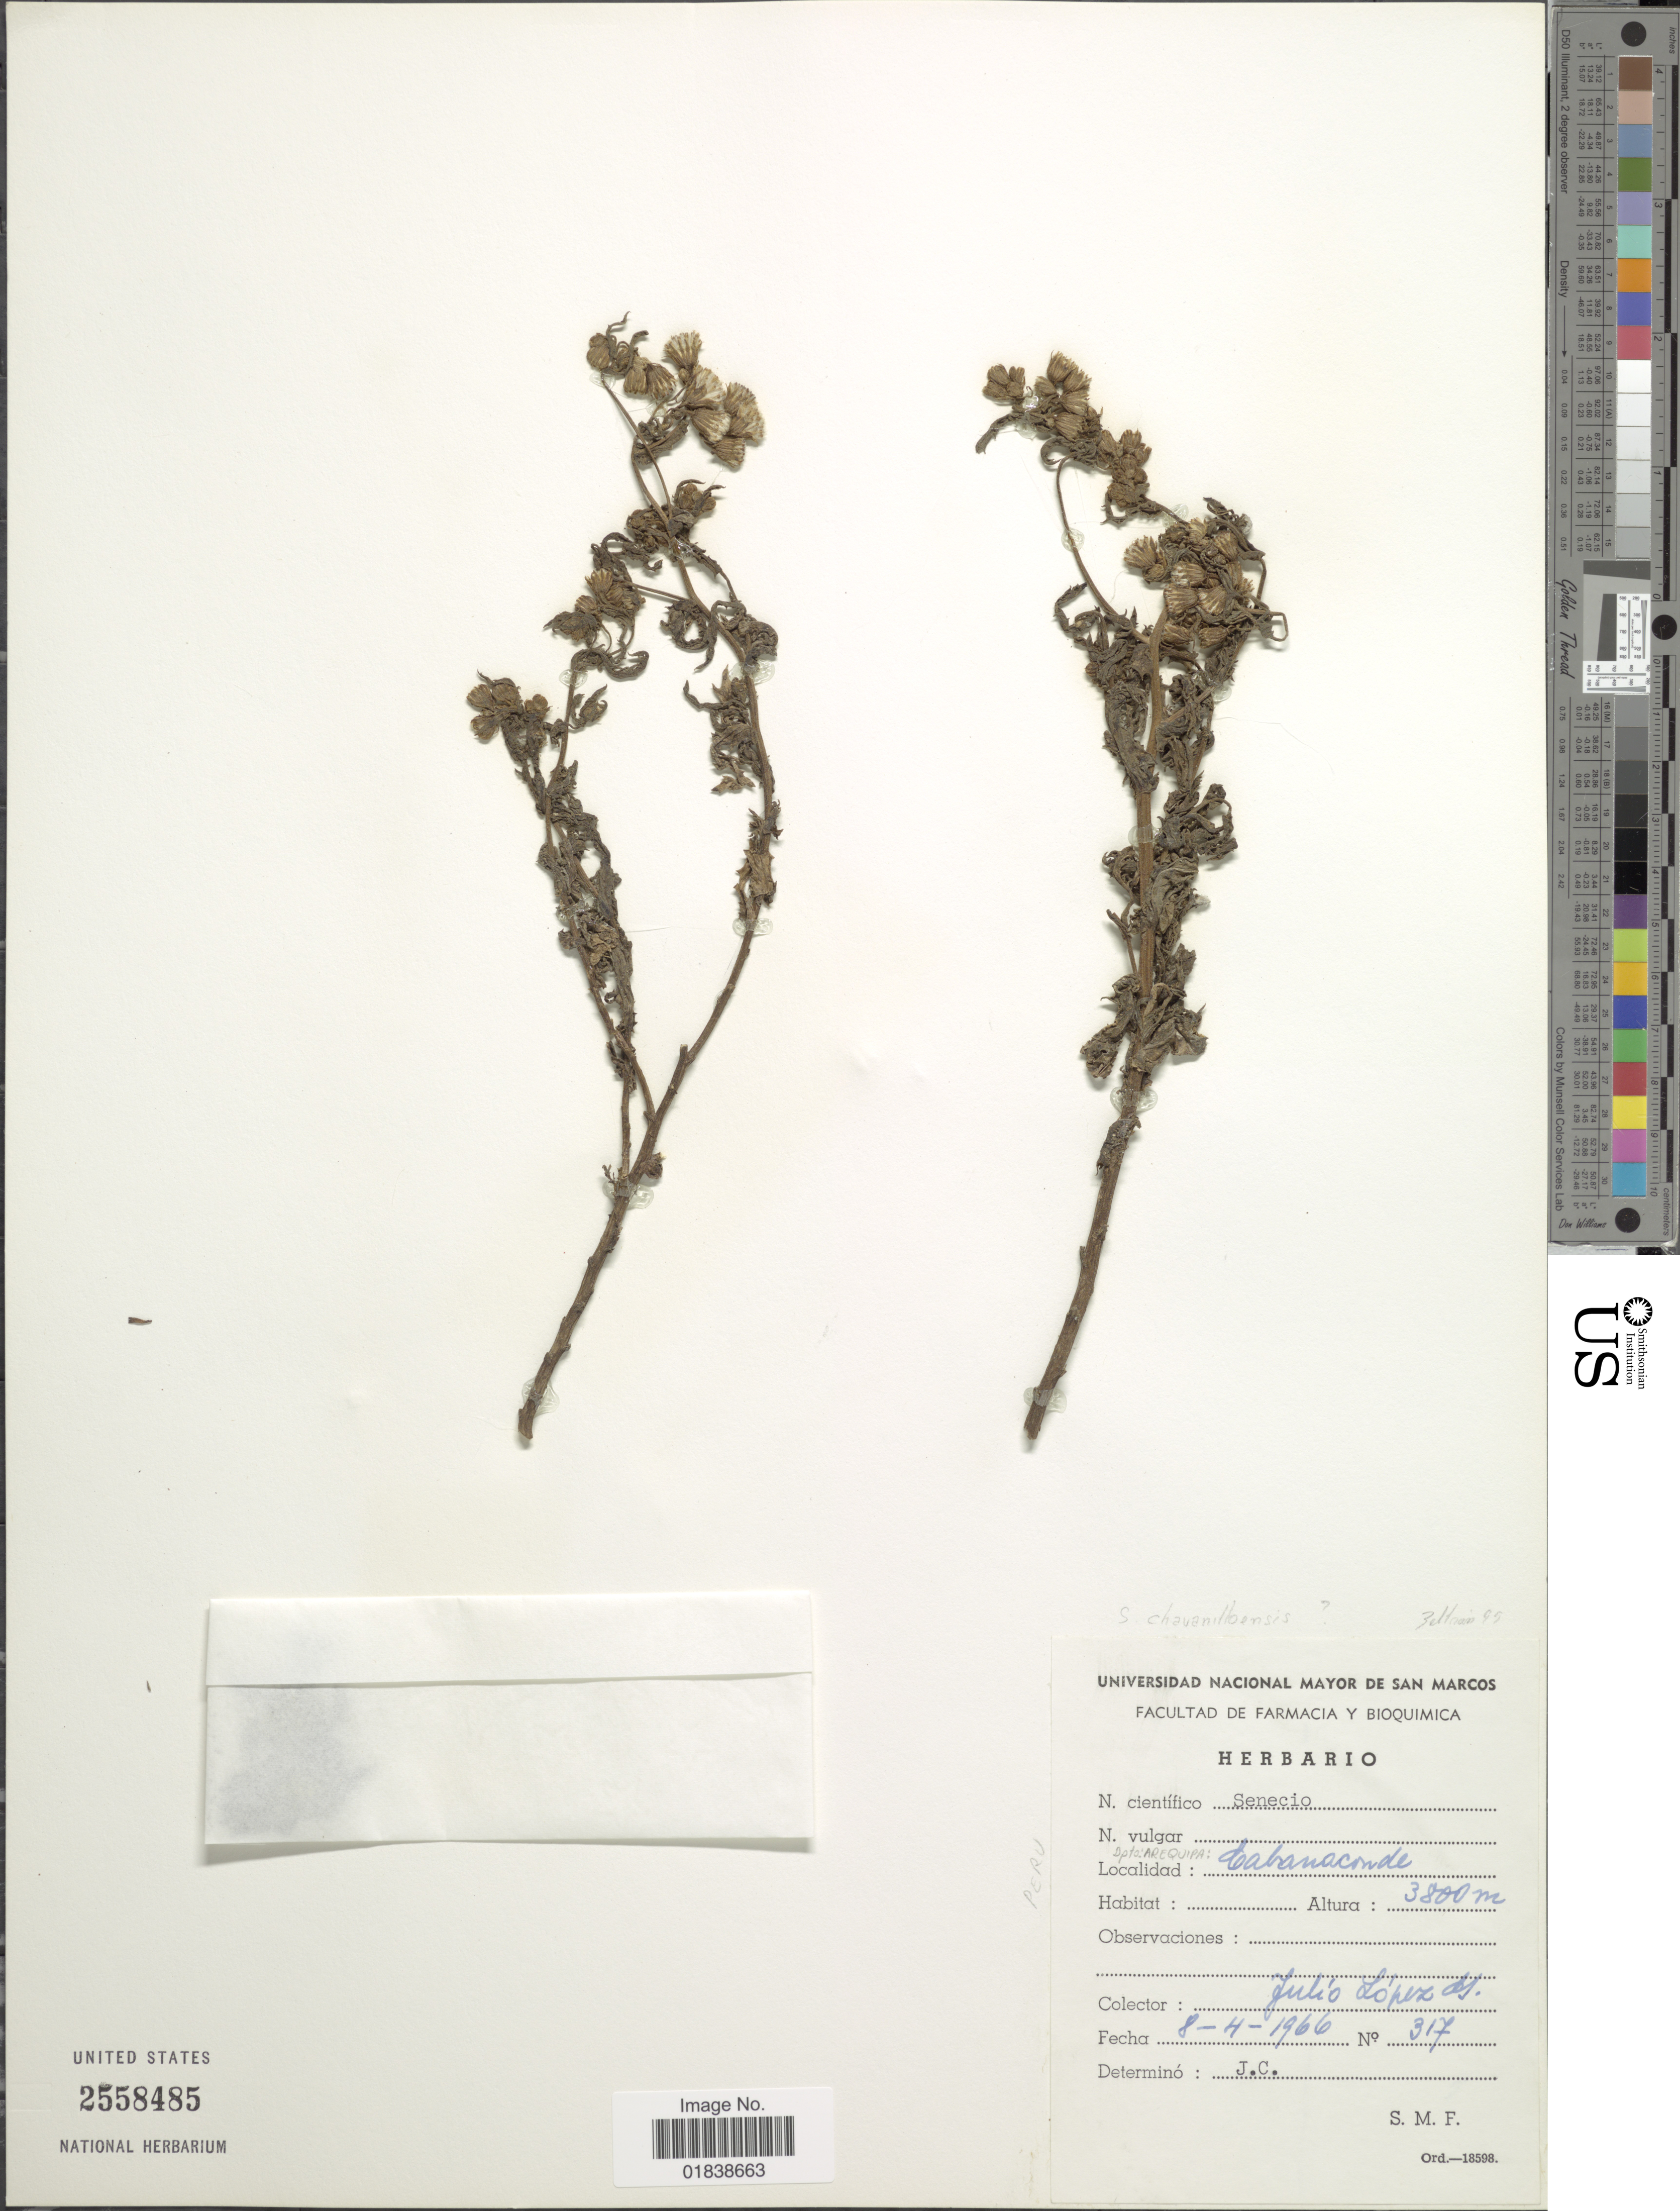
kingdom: Plantae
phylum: Tracheophyta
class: Magnoliopsida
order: Asterales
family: Asteraceae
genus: Senecio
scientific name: Senecio sp.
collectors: J. López G.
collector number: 317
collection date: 1966-04-08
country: Peru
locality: Cabanaconde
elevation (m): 3800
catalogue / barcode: US 2558485